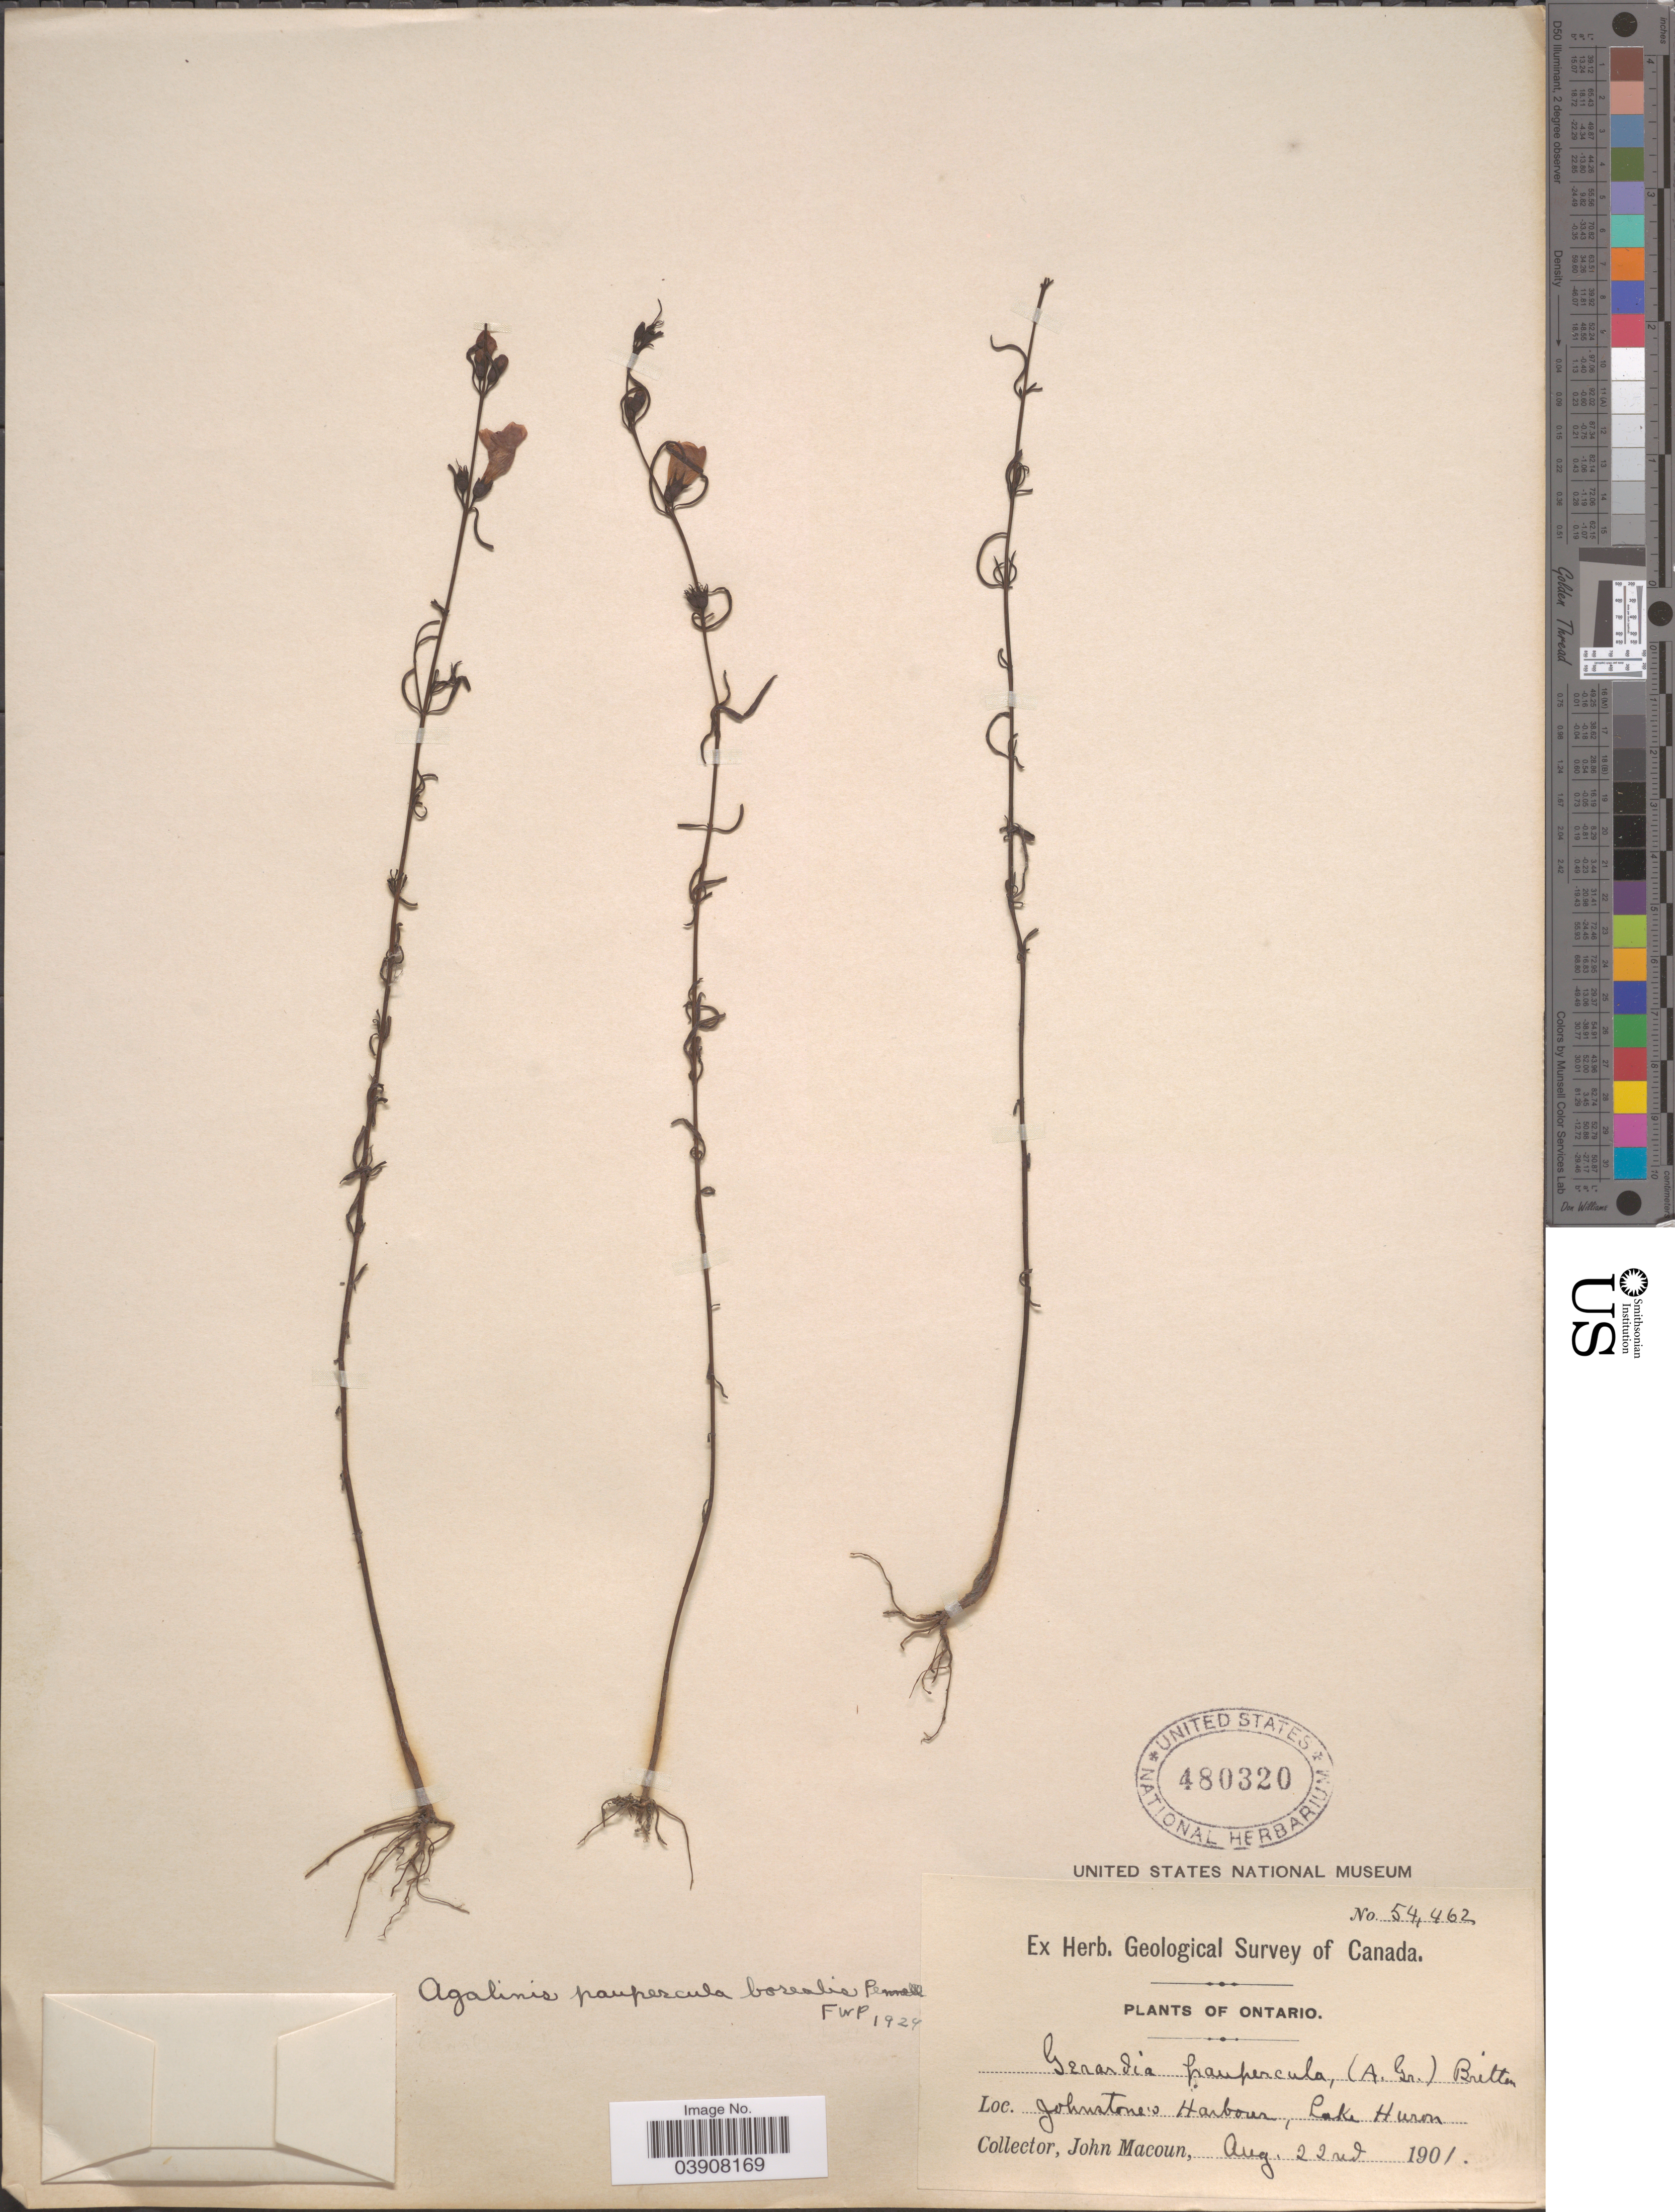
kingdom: Plantae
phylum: Tracheophyta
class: Magnoliopsida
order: Lamiales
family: Orobanchaceae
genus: Agalinis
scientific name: Agalinis paupercula var. borealis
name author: Pennell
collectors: J. Macoun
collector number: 54462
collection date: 1901-08-22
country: Canada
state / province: Ontario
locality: Johnstone's Harbour, Lake Huron.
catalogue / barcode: US 480320